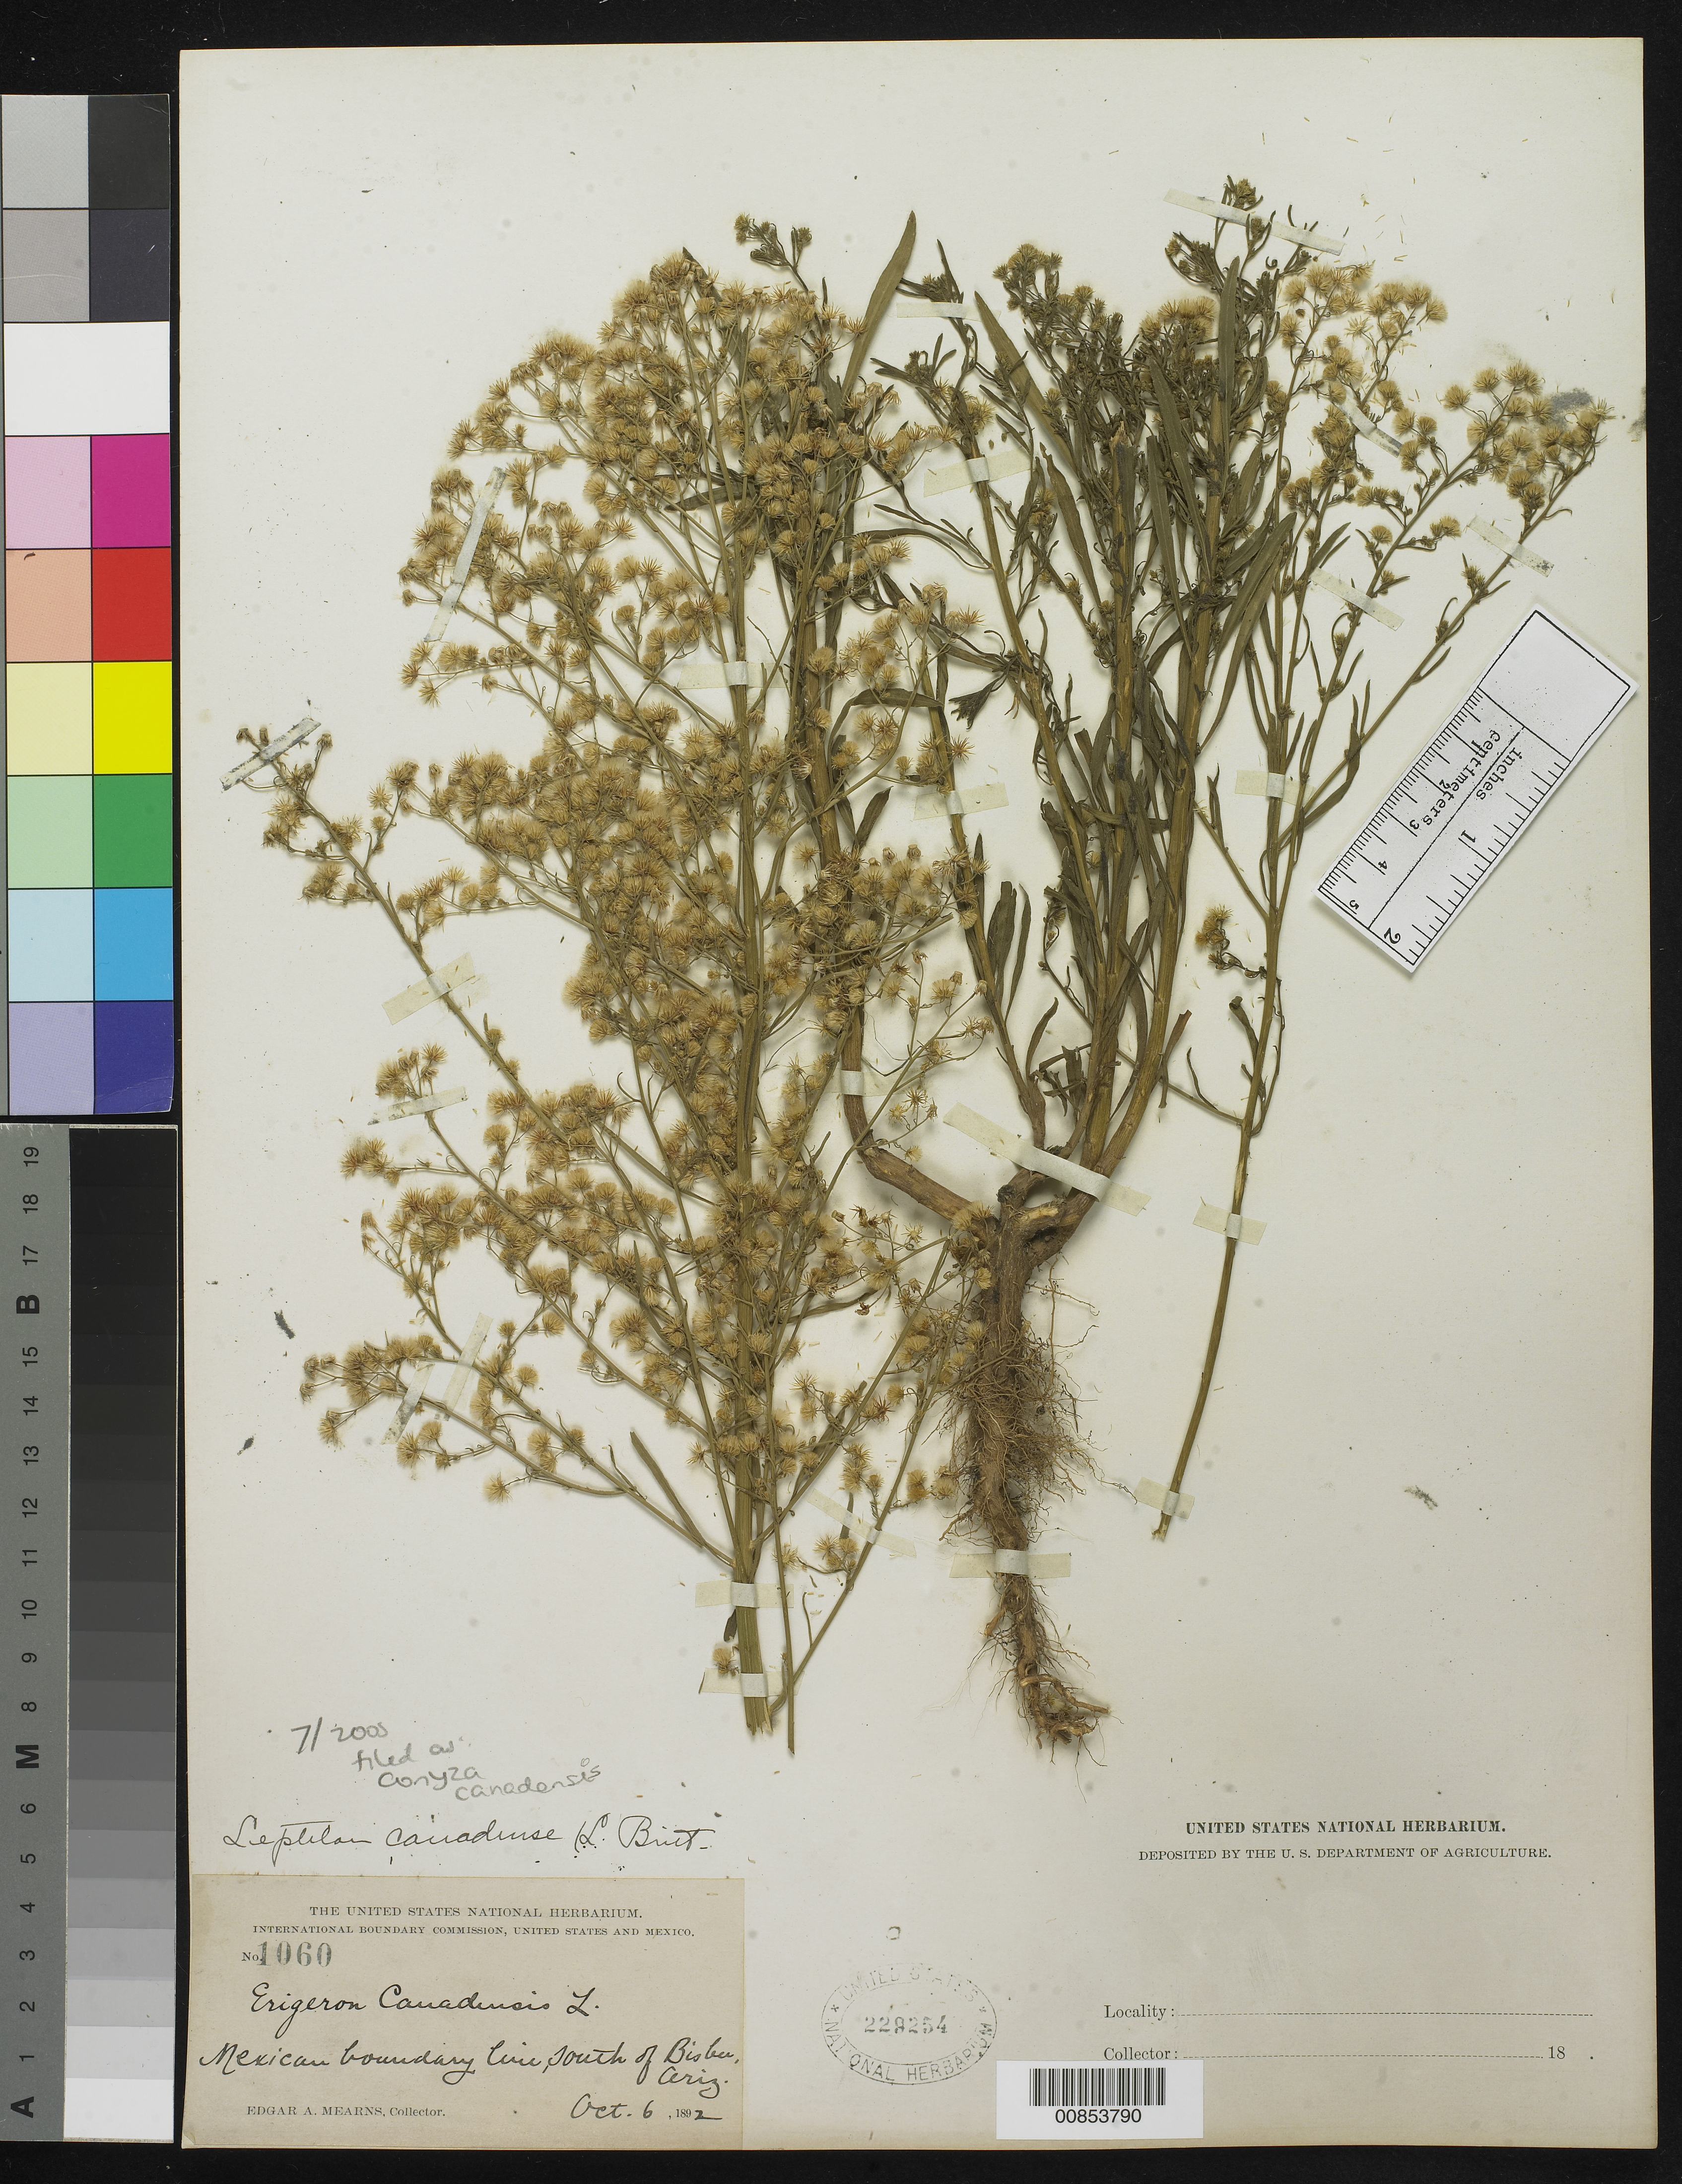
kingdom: Plantae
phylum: Tracheophyta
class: Magnoliopsida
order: Asterales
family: Asteraceae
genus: Conyza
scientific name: Conyza canadensis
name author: (L.) Cronq.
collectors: E. A. Mearns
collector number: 1060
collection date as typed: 06 Oct 1892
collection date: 1892-10-06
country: United States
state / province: Arizona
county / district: Cochise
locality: Mexican Boundary Line, S of Bisbee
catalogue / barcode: US 229254